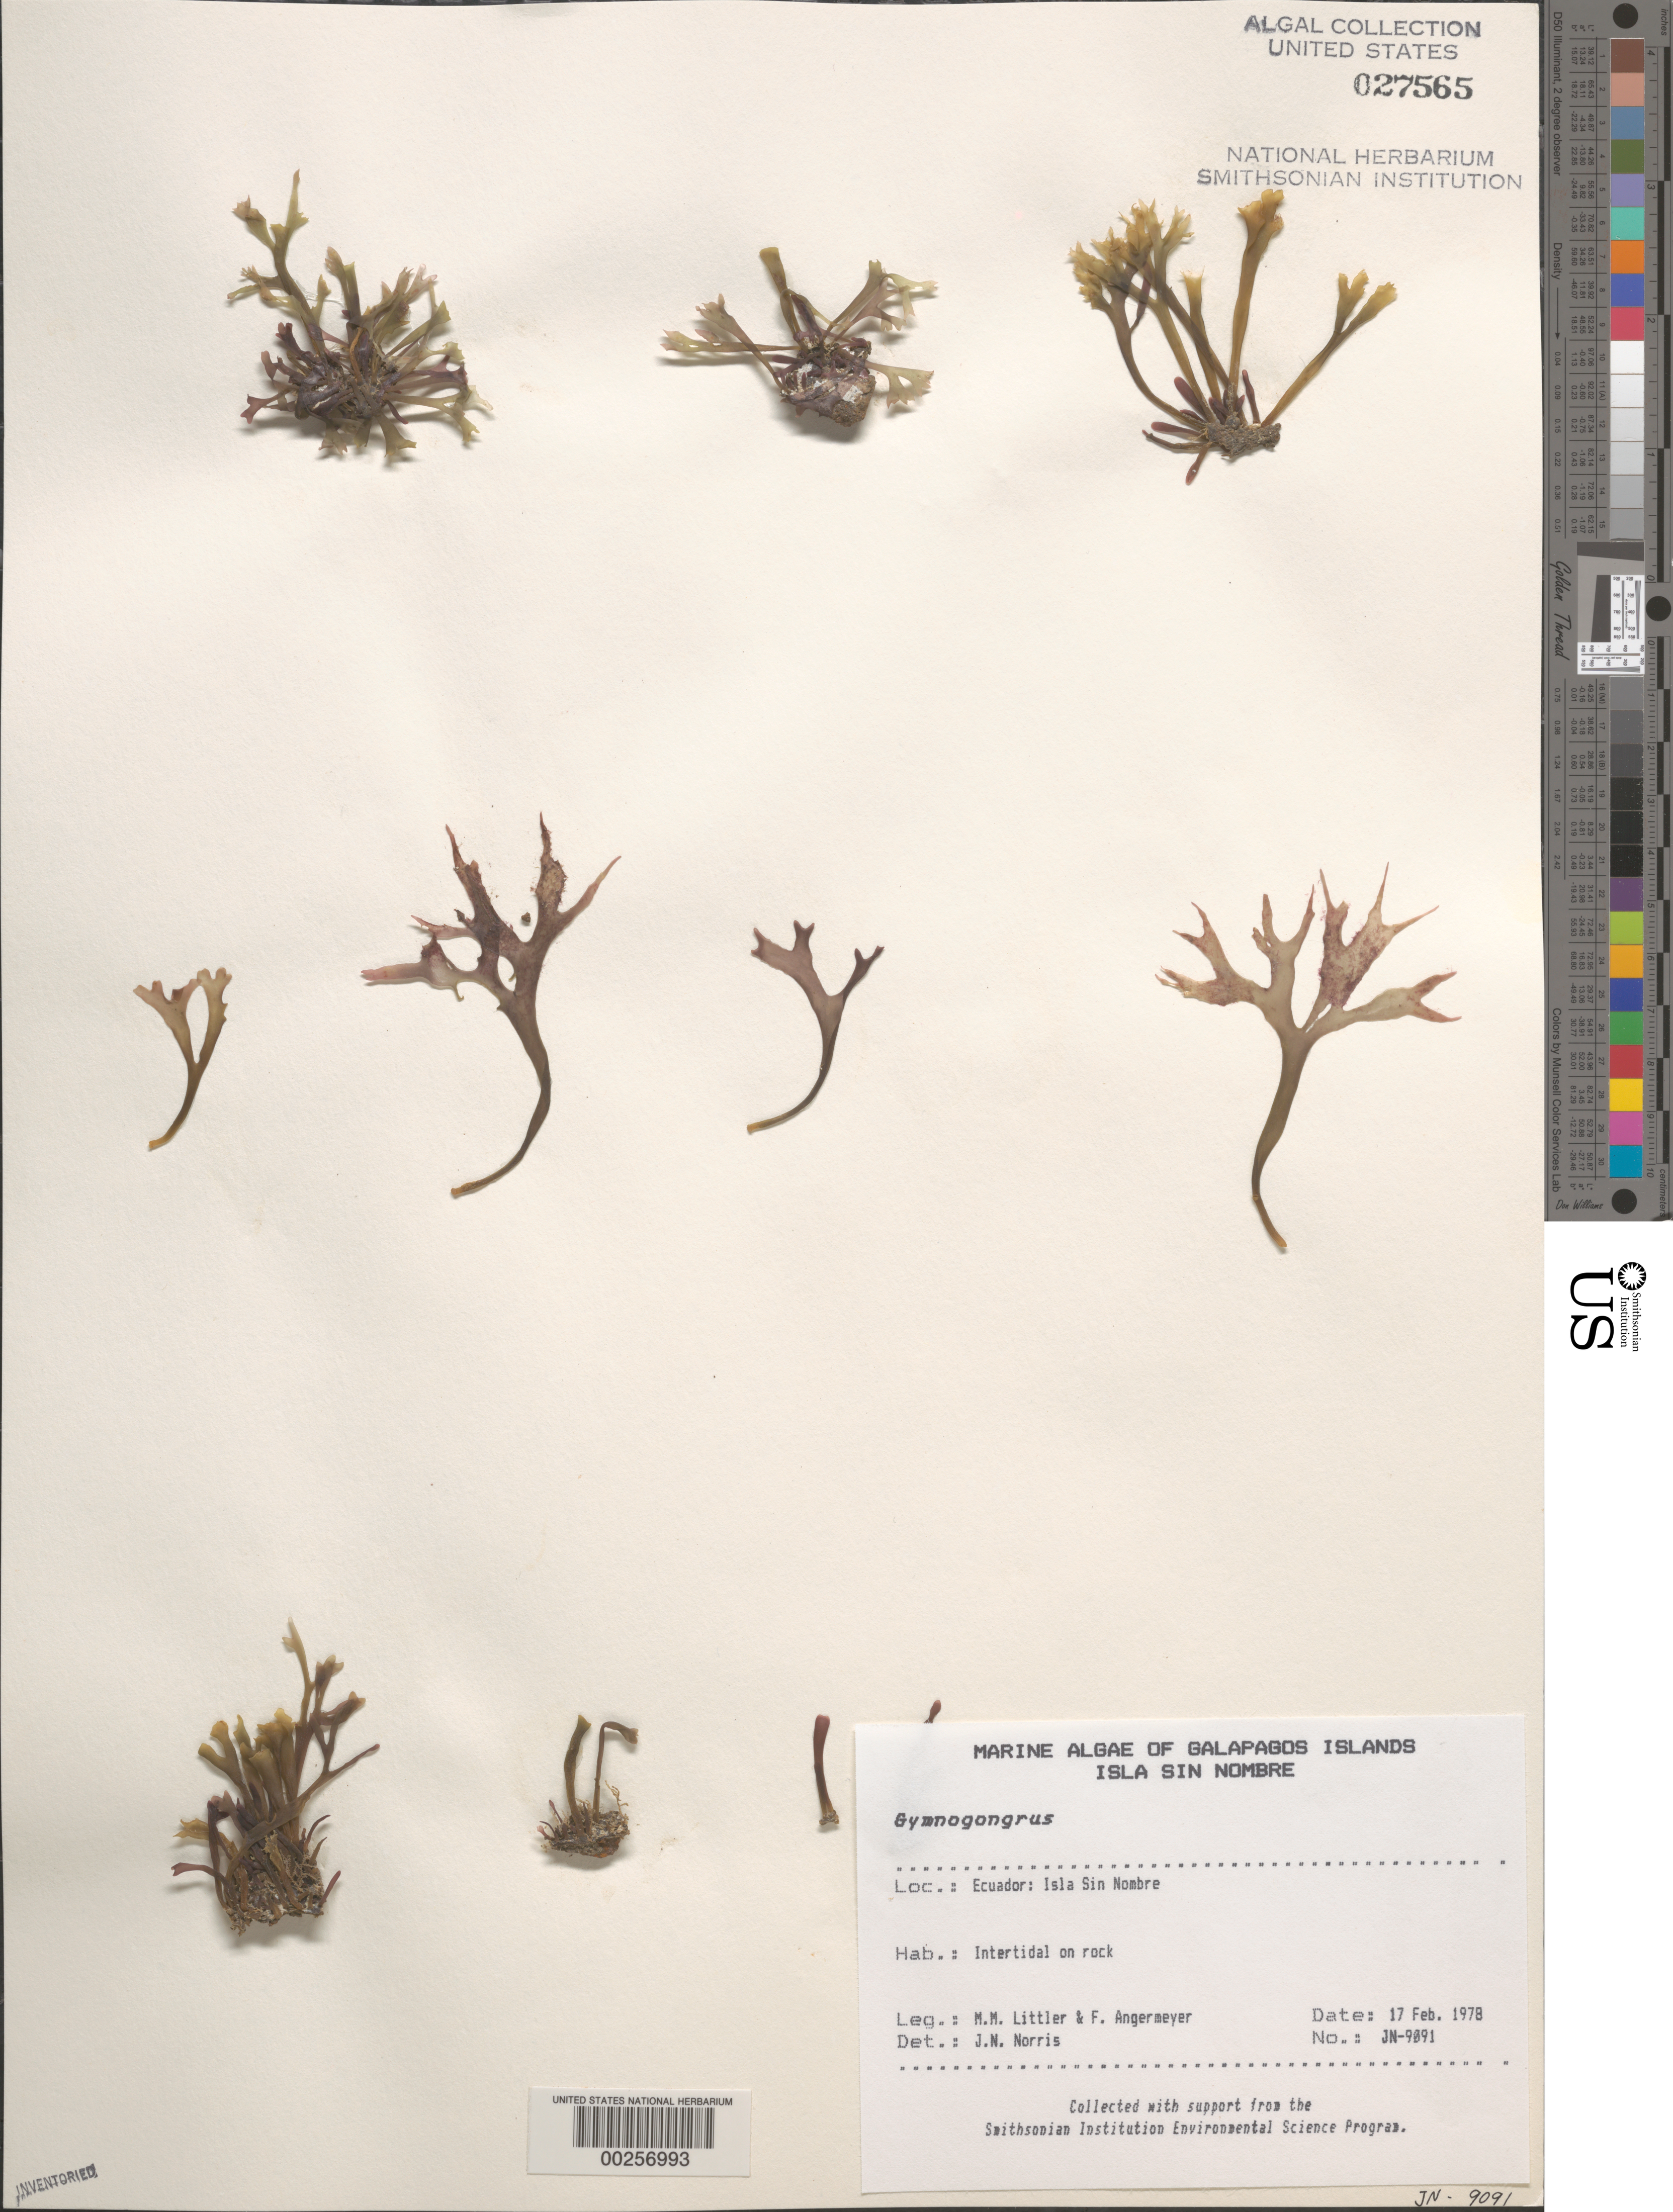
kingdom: Plantae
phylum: Rhodophyta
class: Florideophyceae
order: Gigartinales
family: Phyllophoraceae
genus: Gymnogongrus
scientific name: Gymnogongrus sp.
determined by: Norris, James N.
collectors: M. M. Littler & F. Angermeyer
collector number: Jn-9091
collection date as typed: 17 Feb 1978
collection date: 1978-02-17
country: Ecuador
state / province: Colón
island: Sin Nombre [Nameless]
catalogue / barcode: US 27565